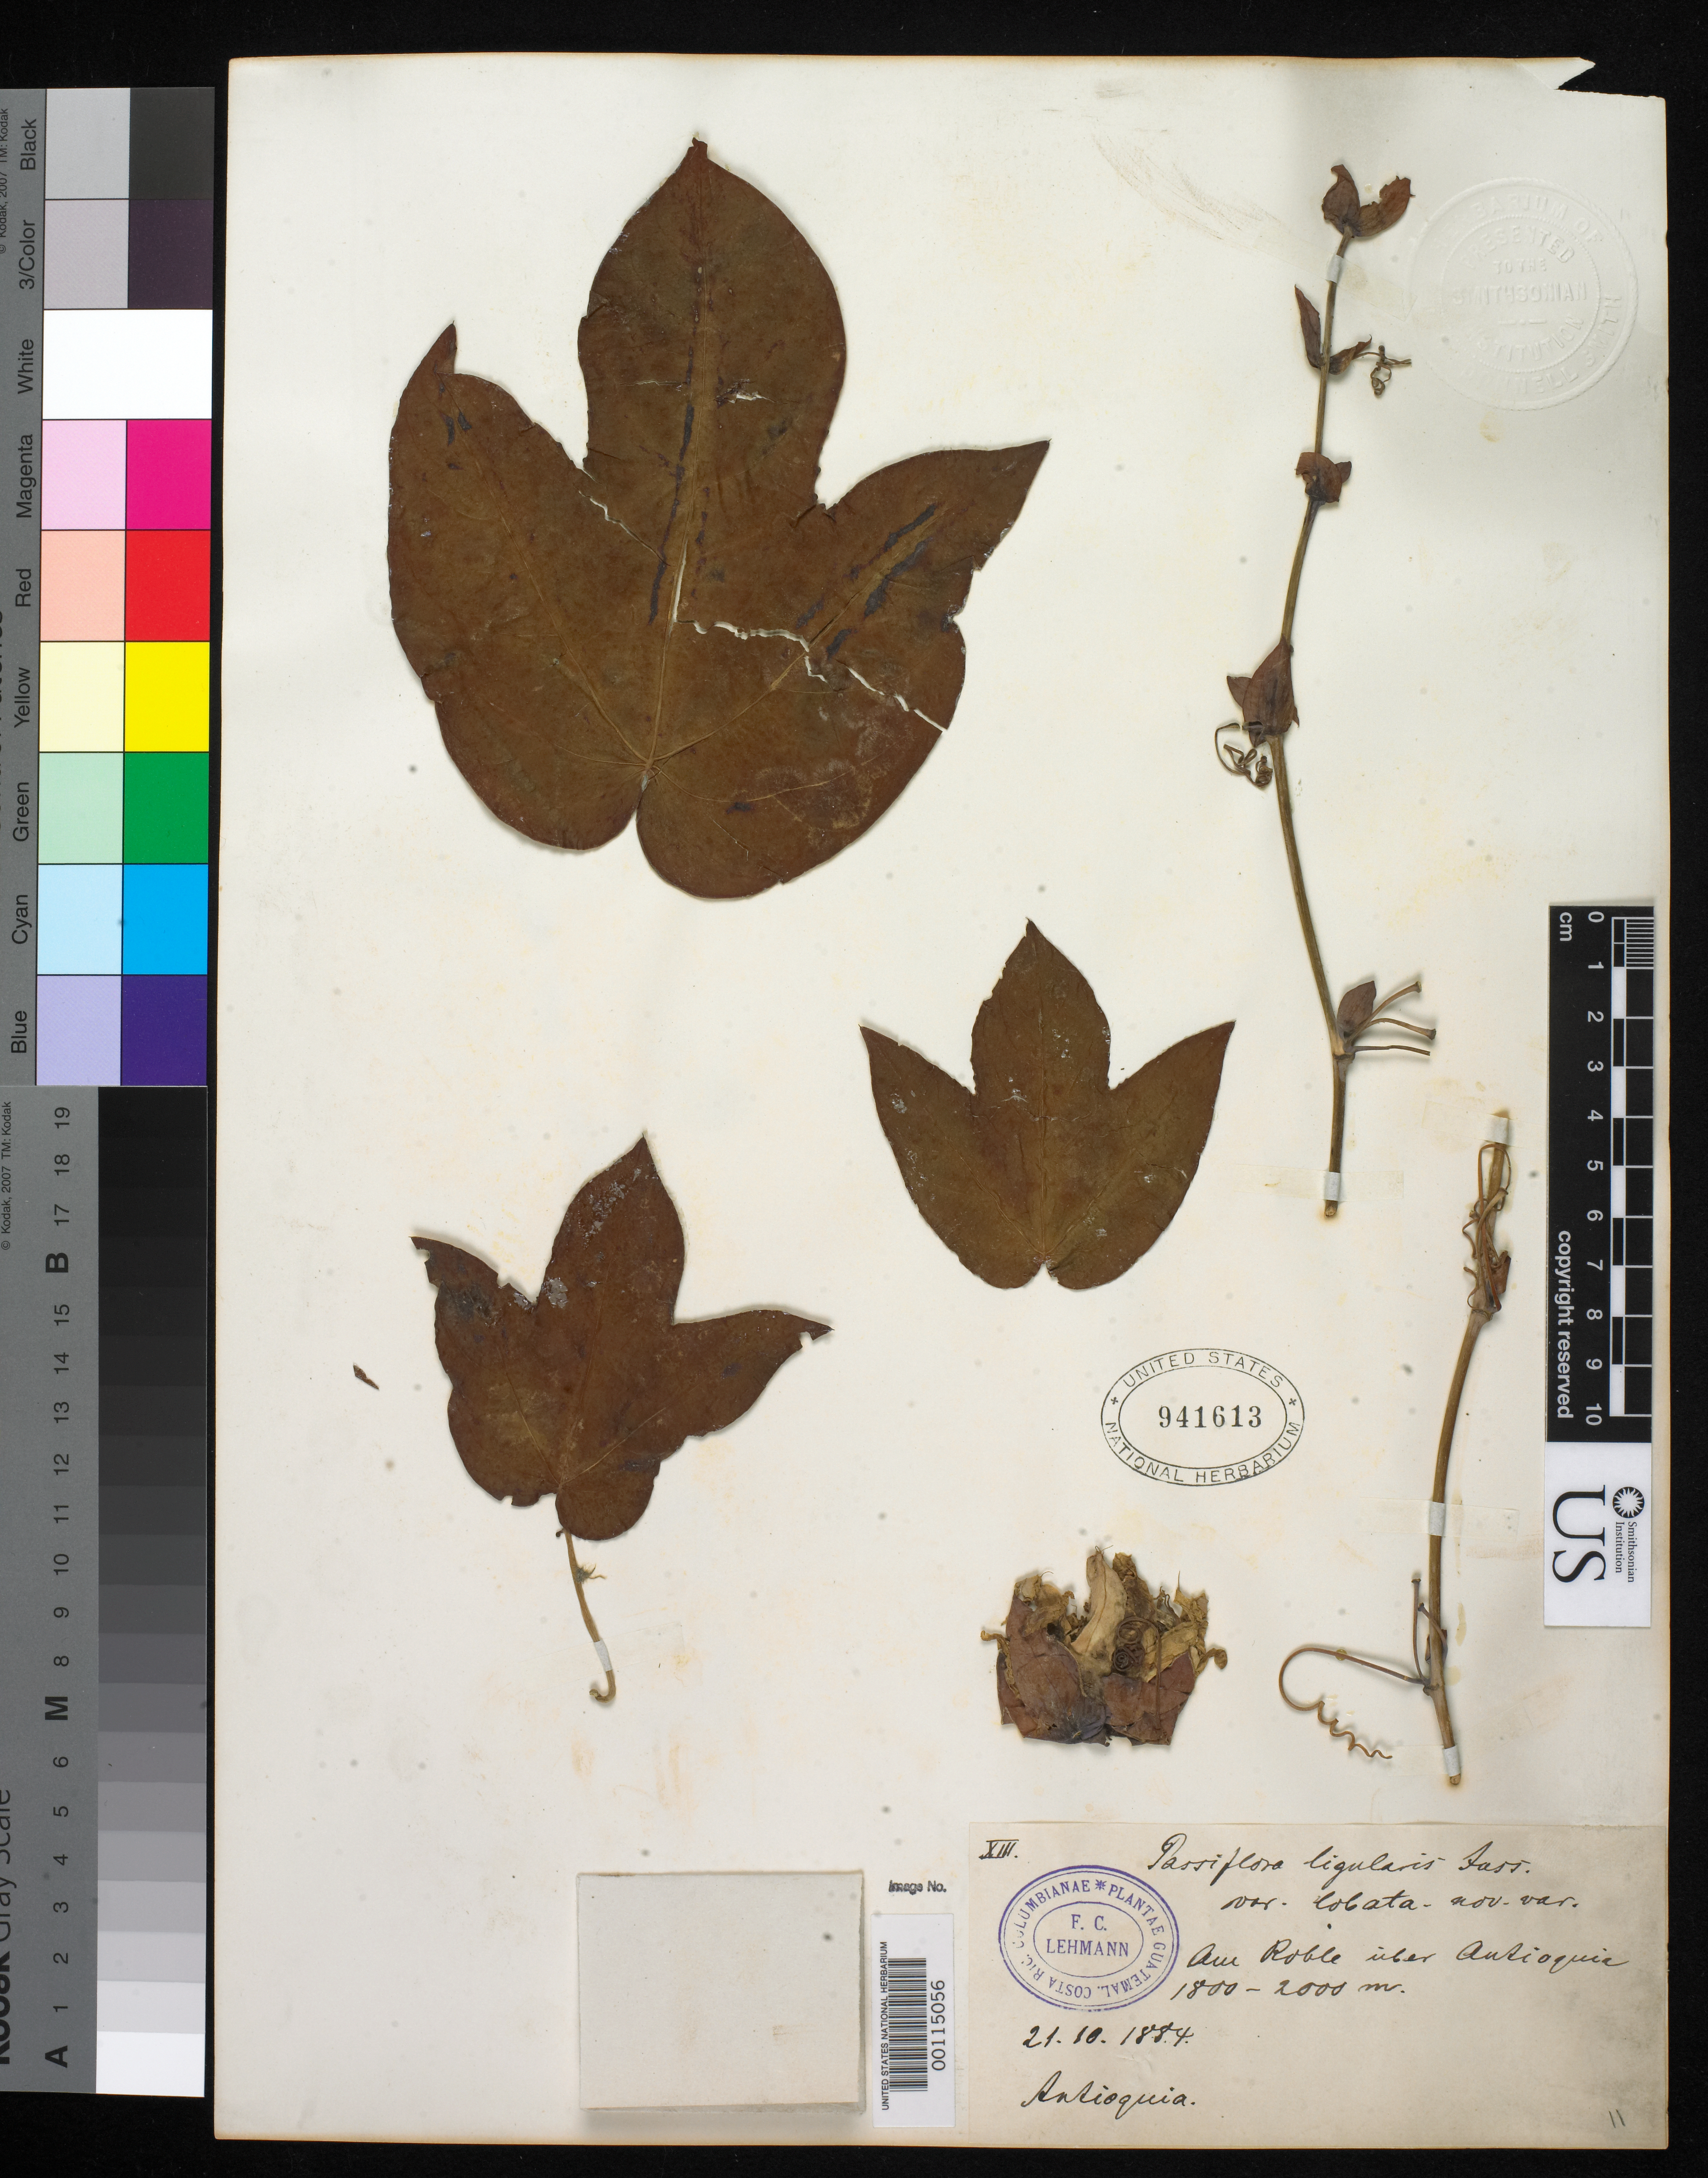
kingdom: Plantae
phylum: Tracheophyta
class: Magnoliopsida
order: Malpighiales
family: Passifloraceae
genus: Passiflora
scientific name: Passiflora ligularis var. lobata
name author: Mast.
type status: Isotype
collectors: F. C. Lehmann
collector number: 13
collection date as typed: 21 Oct 1884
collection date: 1884-10-21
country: Colombia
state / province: Antioquia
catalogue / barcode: US 941613